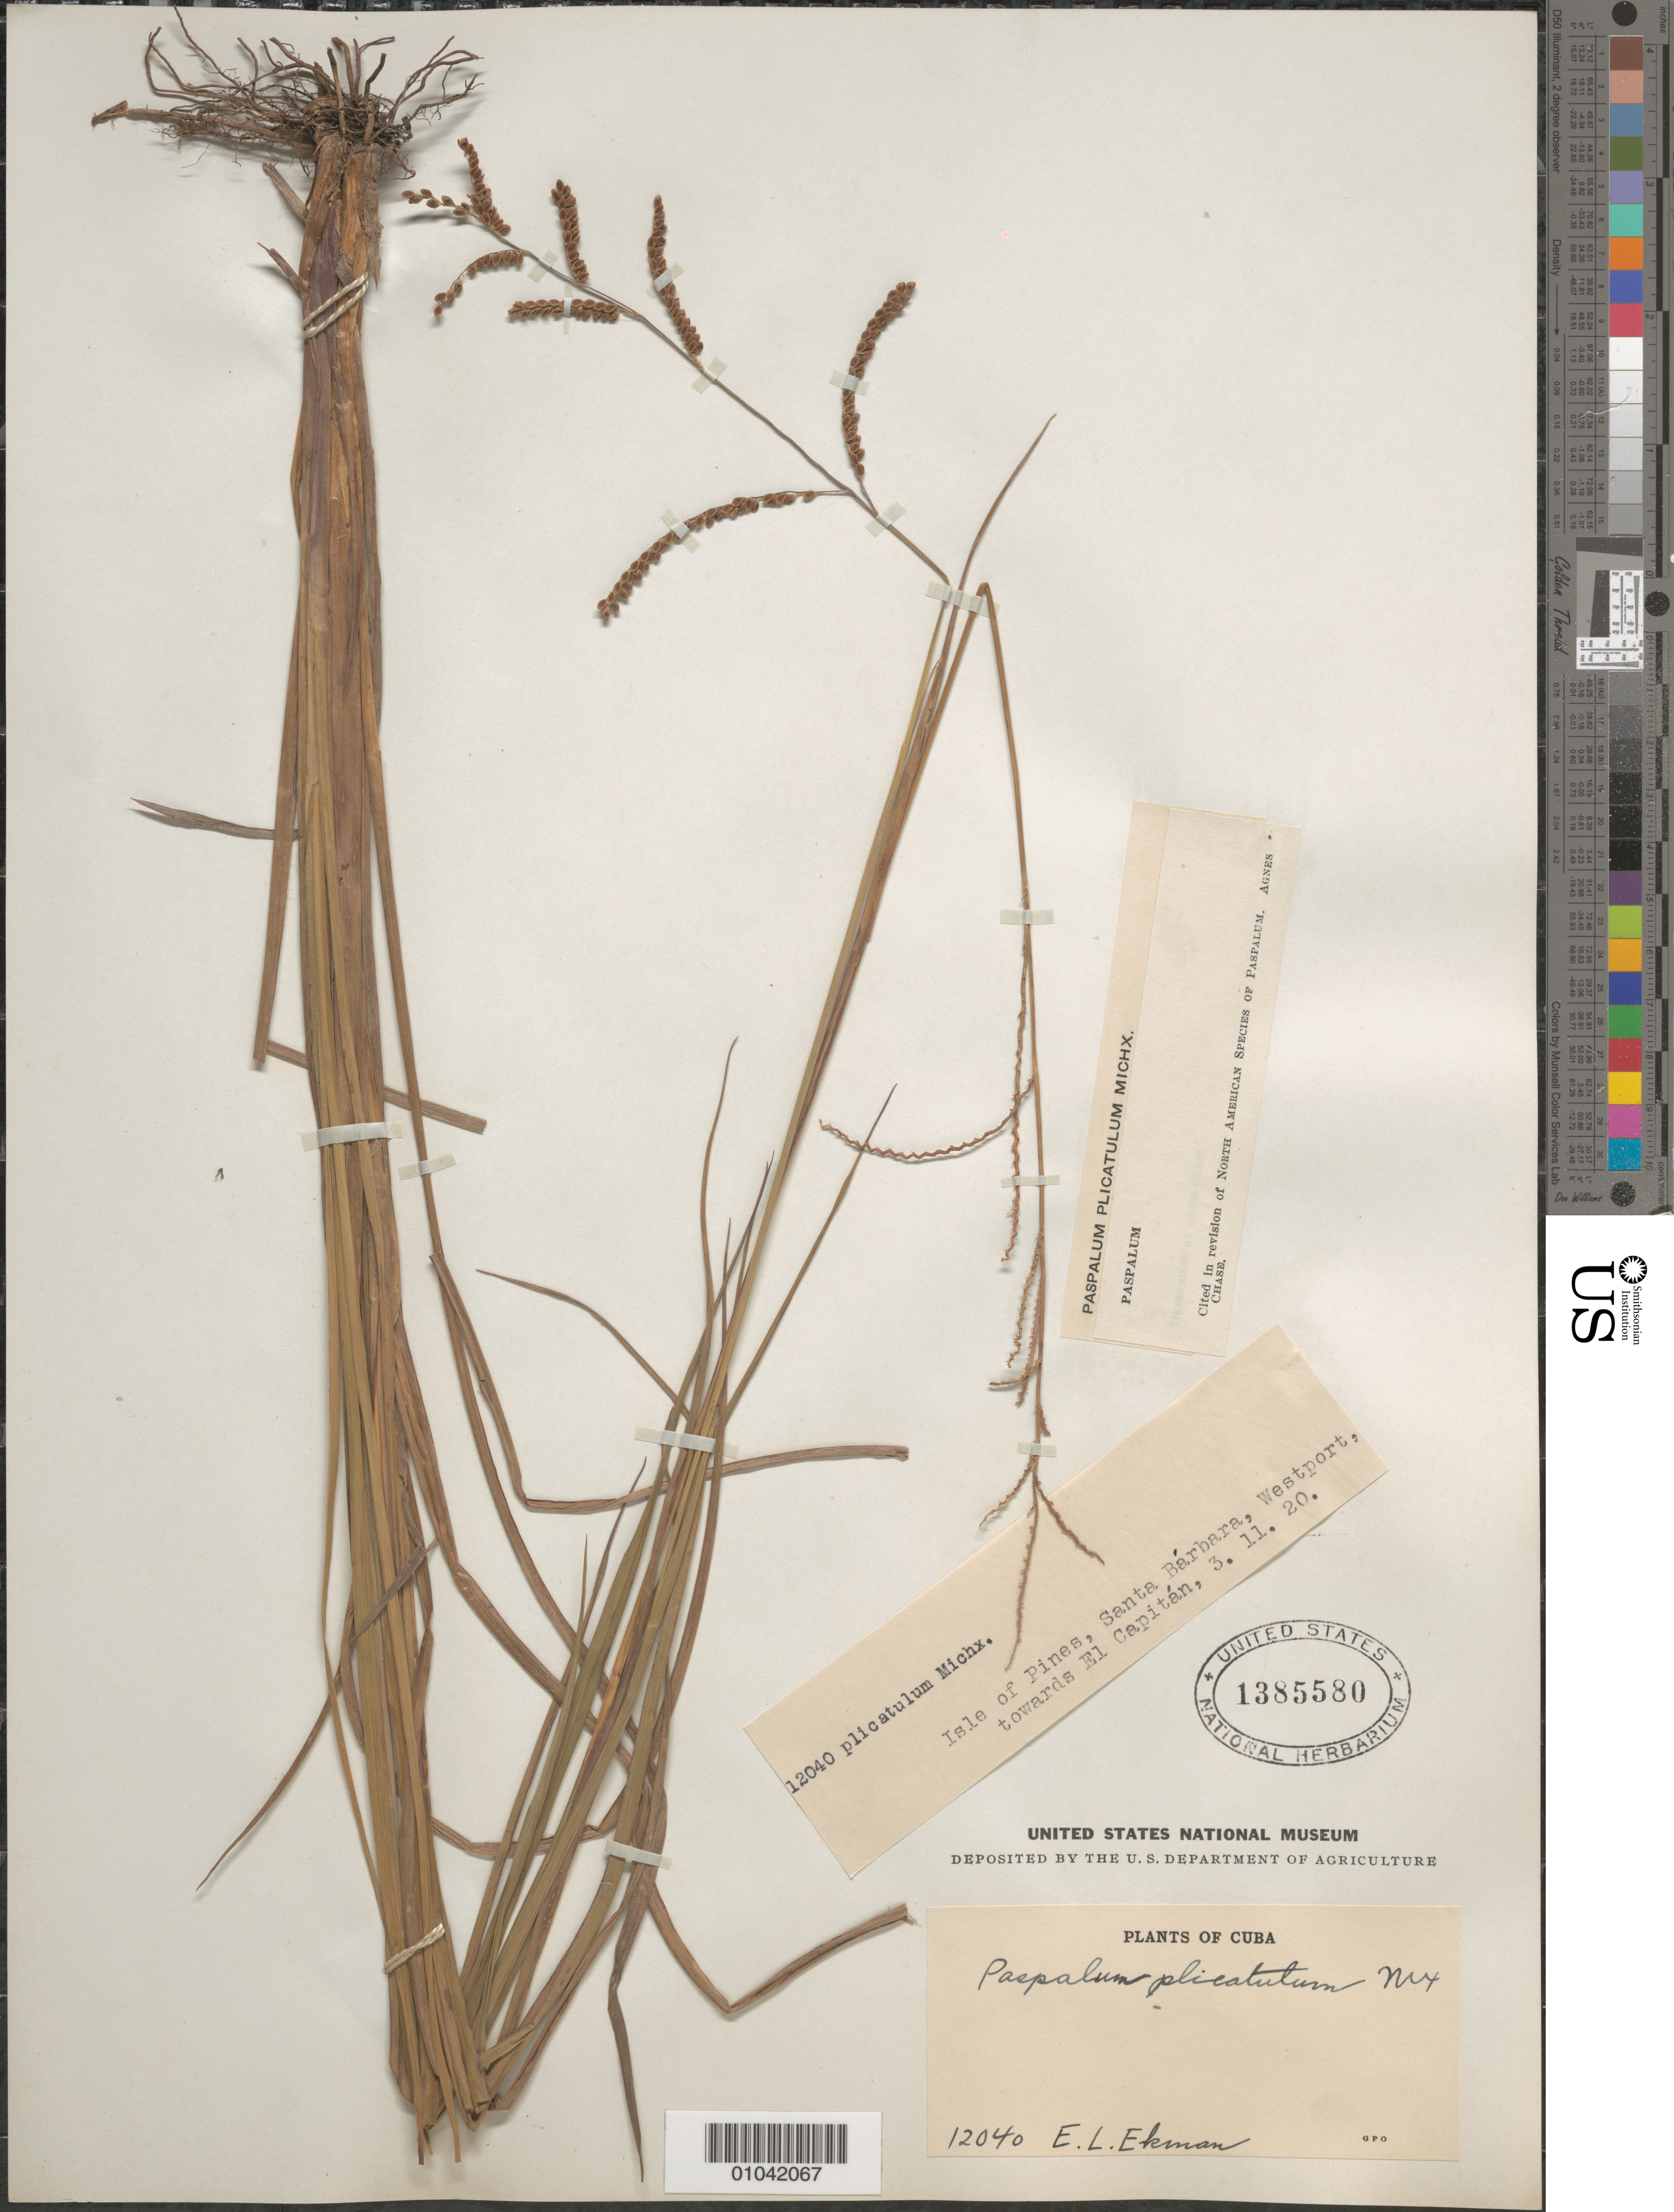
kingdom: Plantae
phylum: Tracheophyta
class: Liliopsida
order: Poales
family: Poaceae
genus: Paspalum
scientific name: Paspalum plicatulum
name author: Michx.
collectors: E. L. Ekman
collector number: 12040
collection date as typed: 03 Nov 1920 or 11 Mar 1920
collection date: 1920-03-11 or 1920-11-03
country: Cuba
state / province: Isla de la Juventud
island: Isla de la Juventud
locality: [Isle of Pines], Santa Barbara, Westport, towards El Capitan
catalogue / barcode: US 1385580